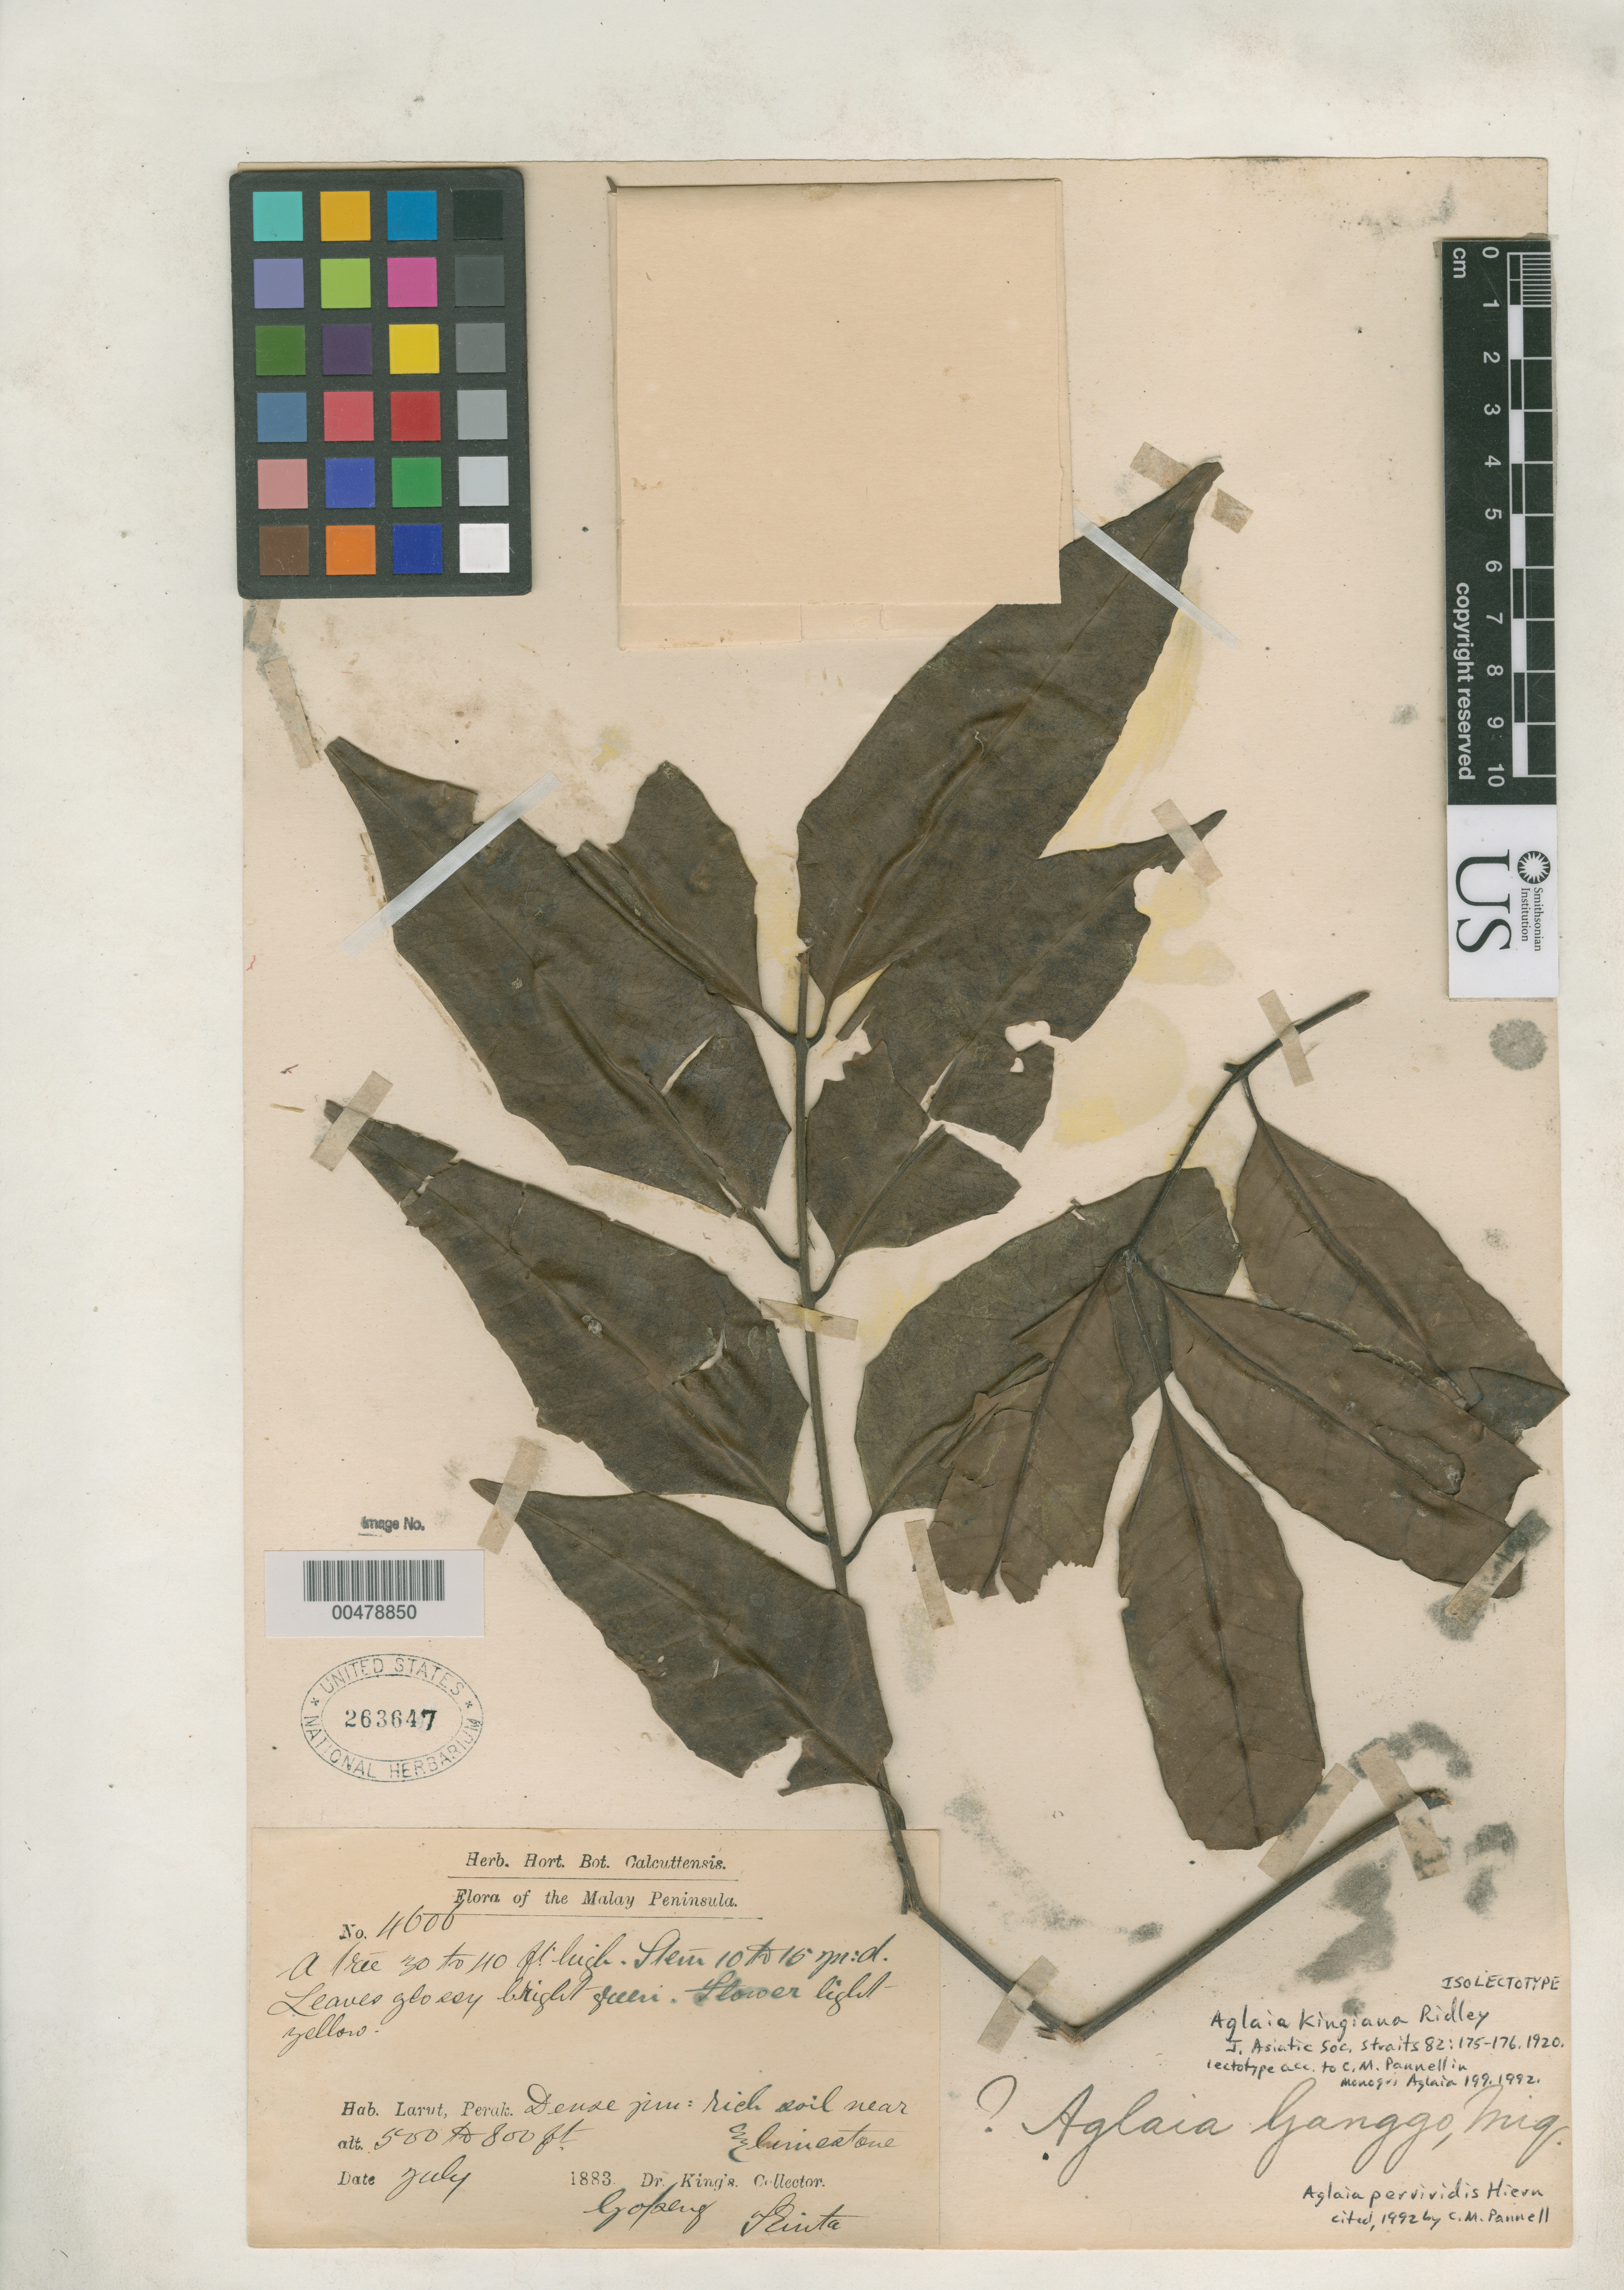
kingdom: Plantae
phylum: Tracheophyta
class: Magnoliopsida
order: Sapindales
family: Meliaceae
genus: Aglaia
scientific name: Aglaia kingiana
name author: Ridl.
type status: Isolectotype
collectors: Dr. King's collector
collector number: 4606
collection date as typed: Jul 1883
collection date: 1883-07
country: Malaysia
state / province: Perak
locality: Larut. [Malay Peninsula]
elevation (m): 152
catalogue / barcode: US 263647